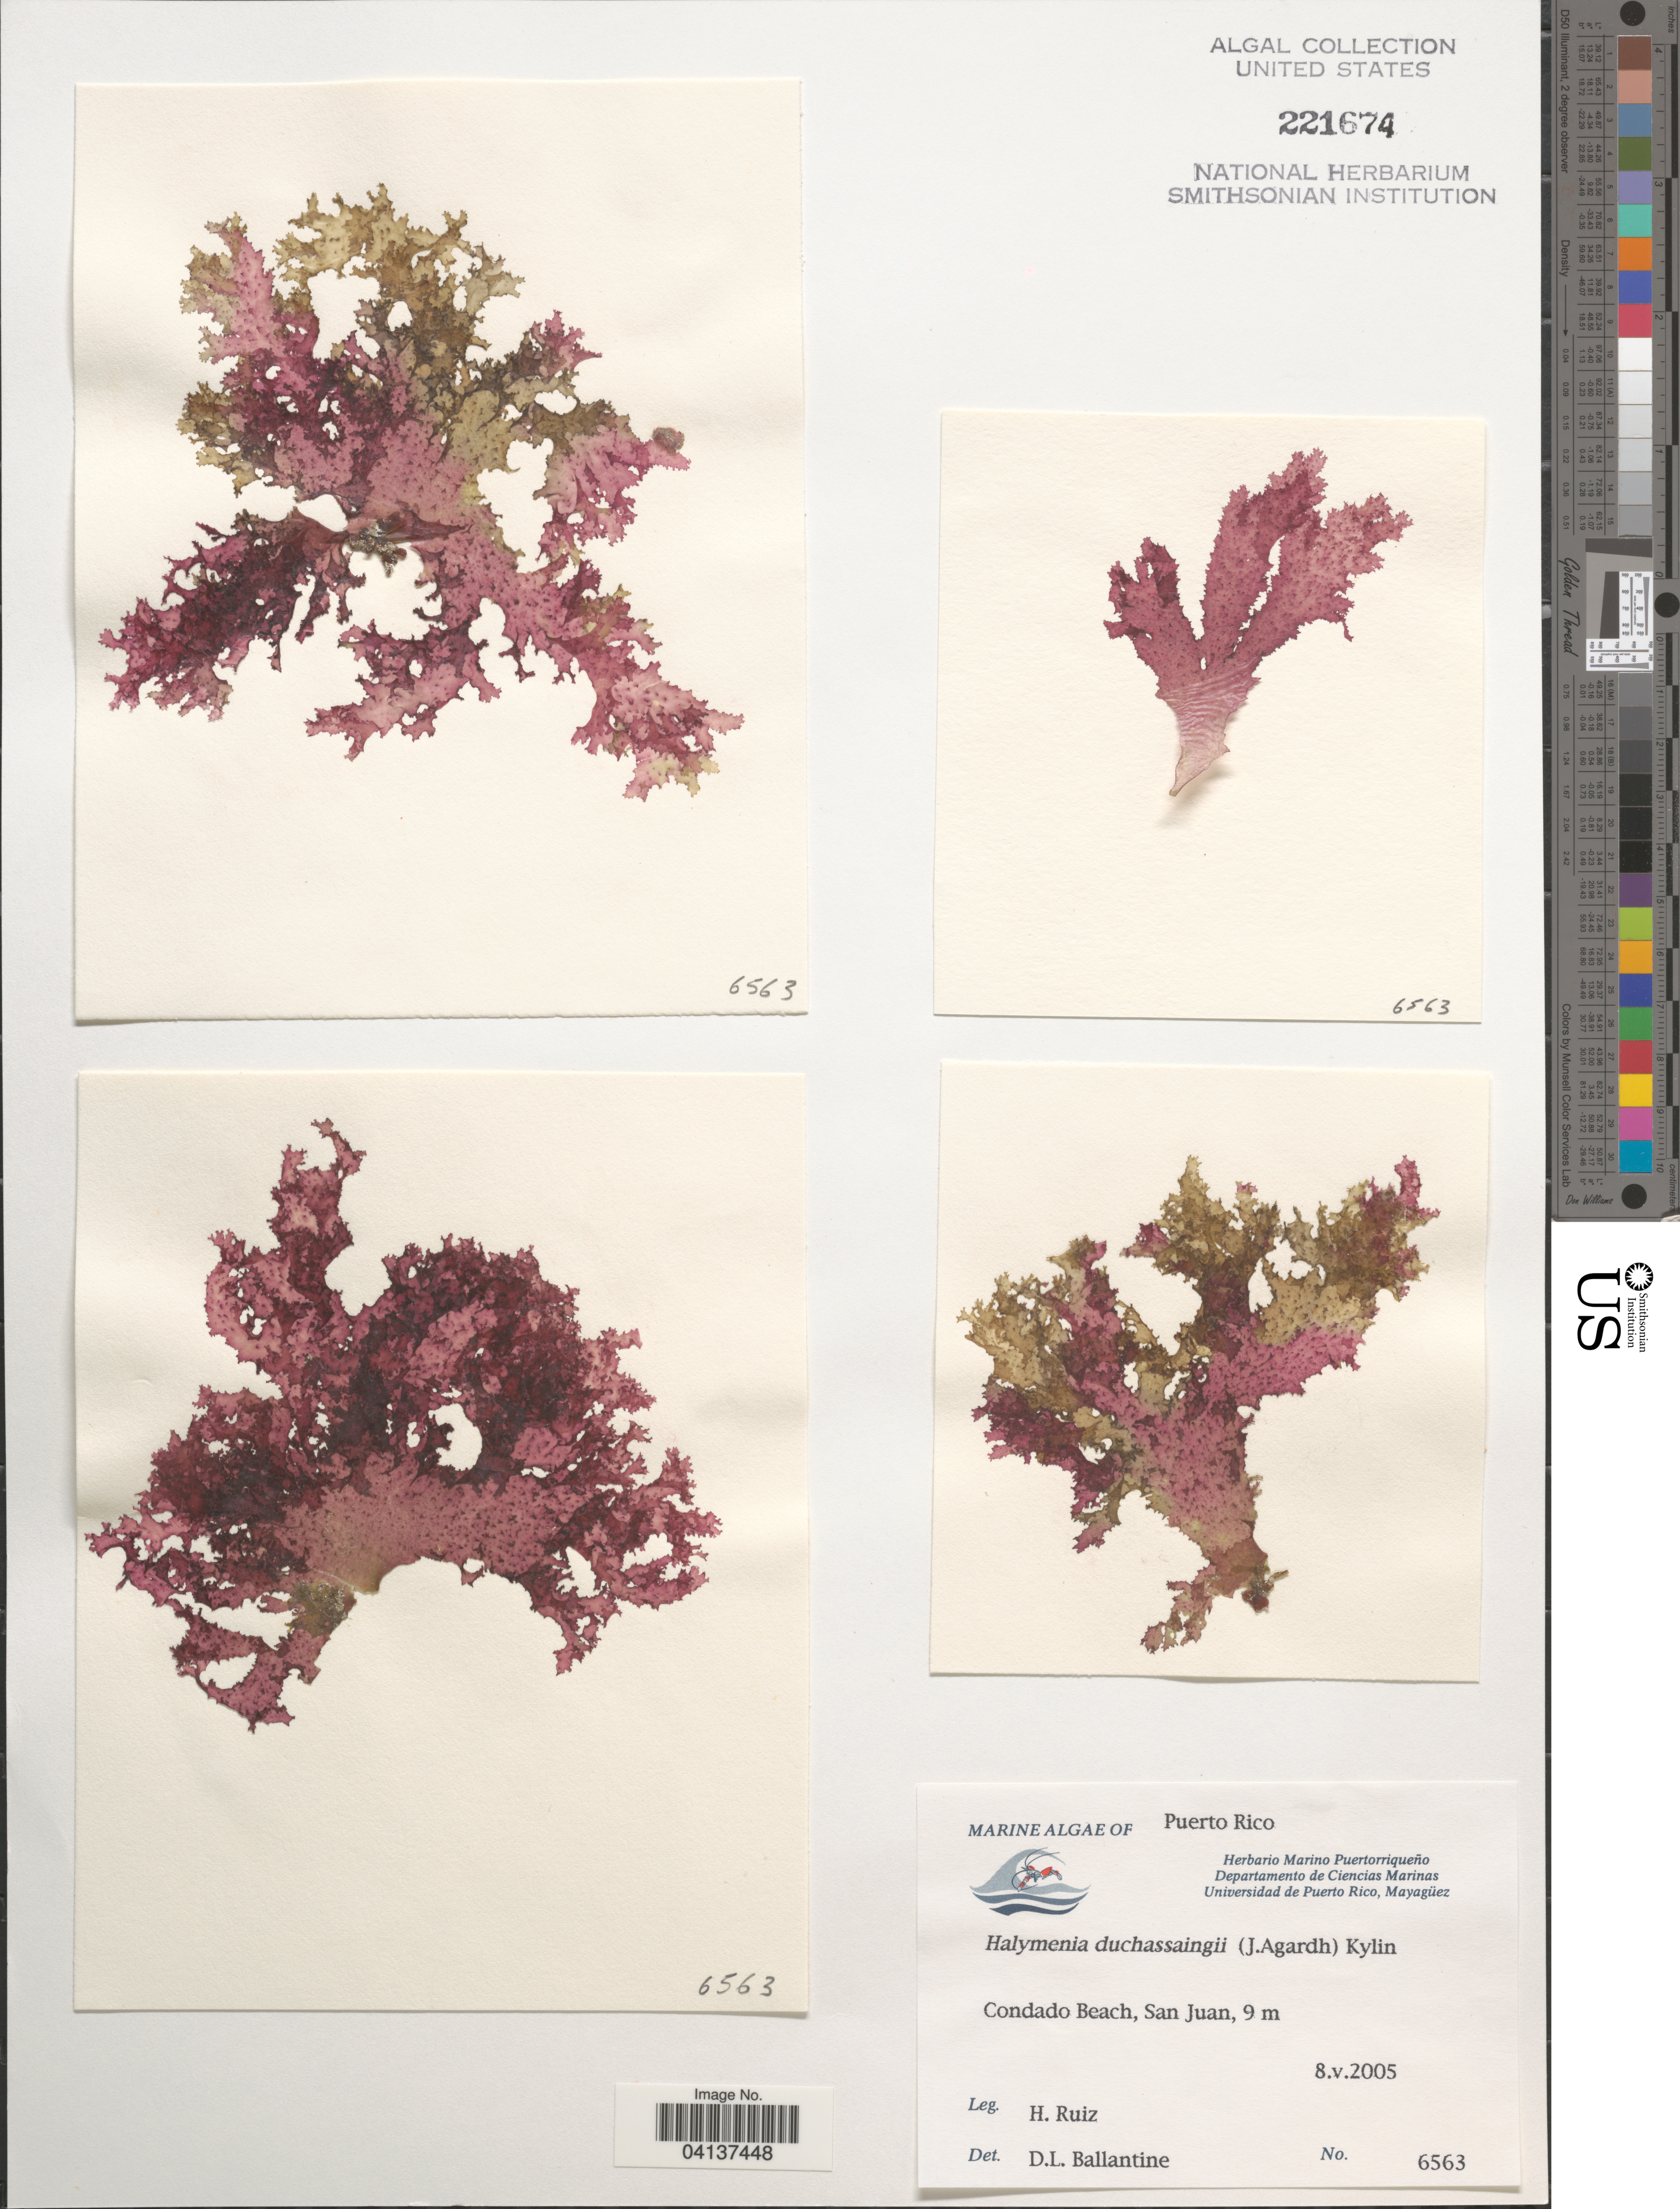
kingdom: Plantae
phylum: Rhodophyta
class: Florideophyceae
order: Halymeniales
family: Halymeniaceae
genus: Halymenia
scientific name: Halymenia duchassaignii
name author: (J. Agardh) Kylin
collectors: H. Ruiz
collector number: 6563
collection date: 2005-05-08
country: Puerto Rico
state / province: San Juan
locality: Condado Beach.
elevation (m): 9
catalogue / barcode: US 221674